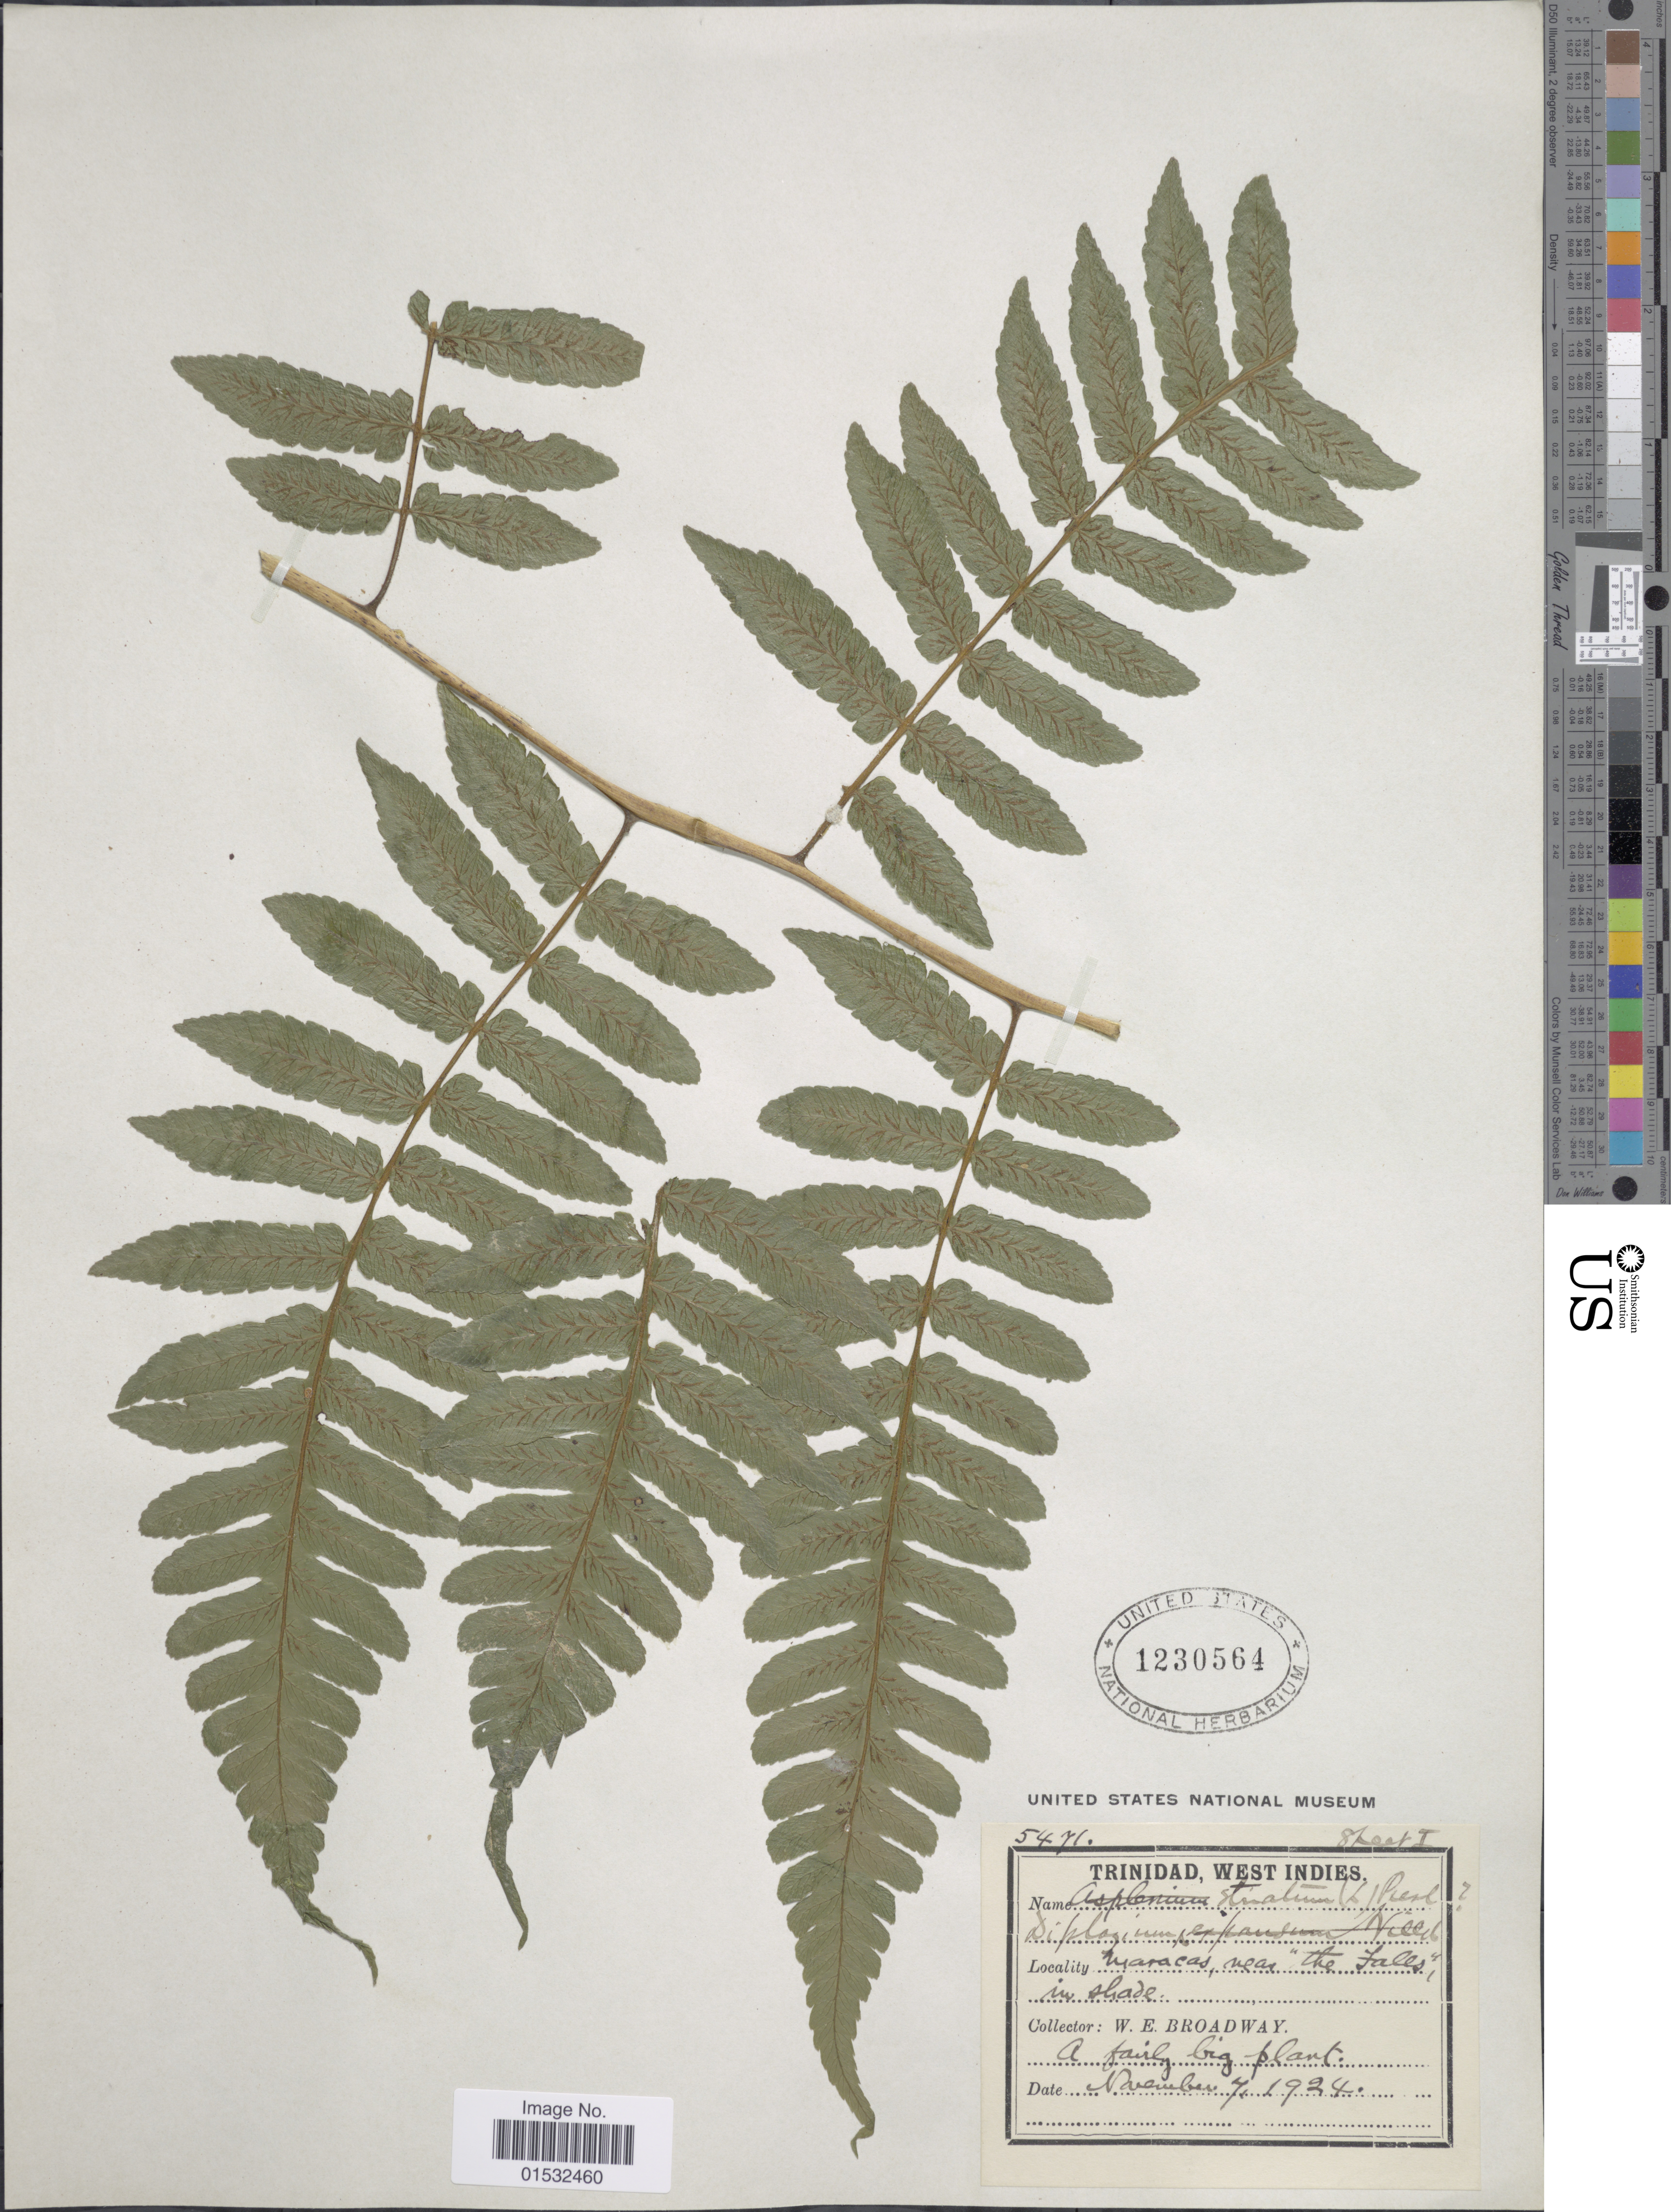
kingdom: Plantae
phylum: Tracheophyta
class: Polypodiopsida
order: Polypodiales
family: Athyriaceae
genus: Diplazium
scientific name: Diplazium striatum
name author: (L.) C. Presl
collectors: W. E. Broadway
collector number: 5471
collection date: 1924-11-04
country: Trinidad and Tobago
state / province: Trinidad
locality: Maracas, near "the Falls", in shade.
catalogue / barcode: US 1230564